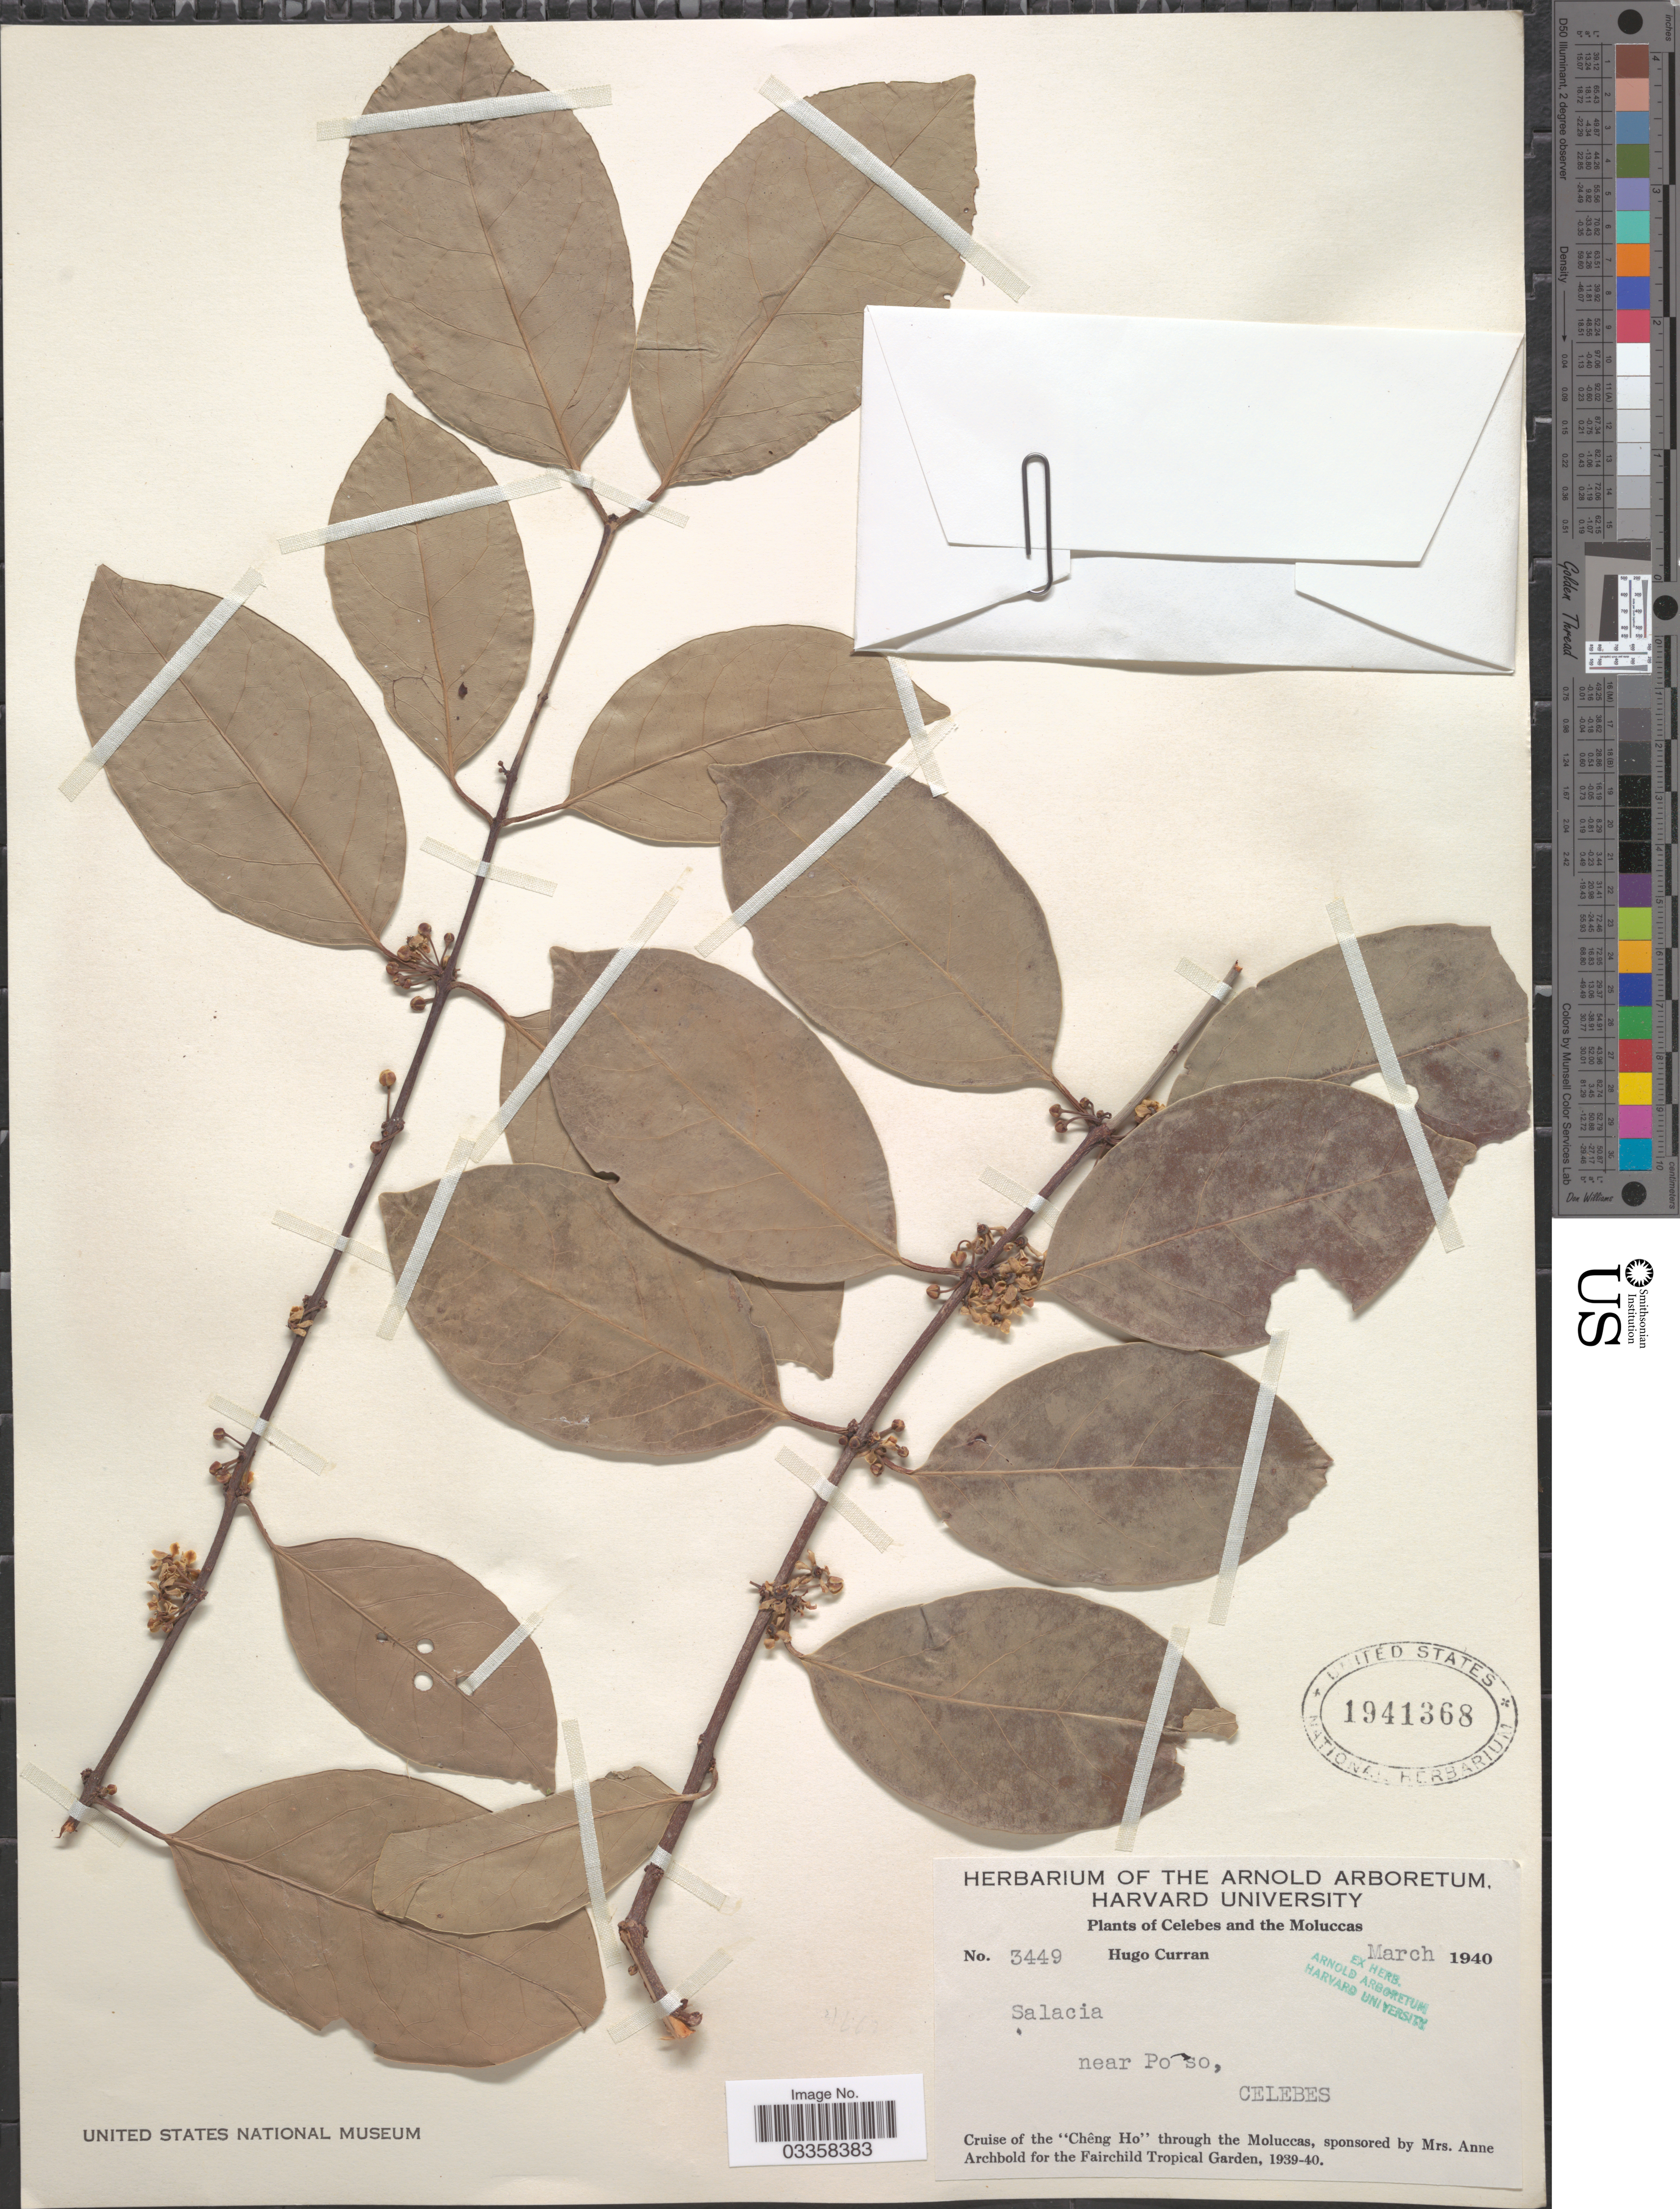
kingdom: Plantae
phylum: Tracheophyta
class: Magnoliopsida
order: Celastrales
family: Celastraceae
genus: Salacia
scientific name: Salacia sp.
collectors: H. Curran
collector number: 3449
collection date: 1940-03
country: Indonesia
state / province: Maluku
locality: Celebes and the Moluccas. Near Poso, Celebes.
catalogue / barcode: US 1941368